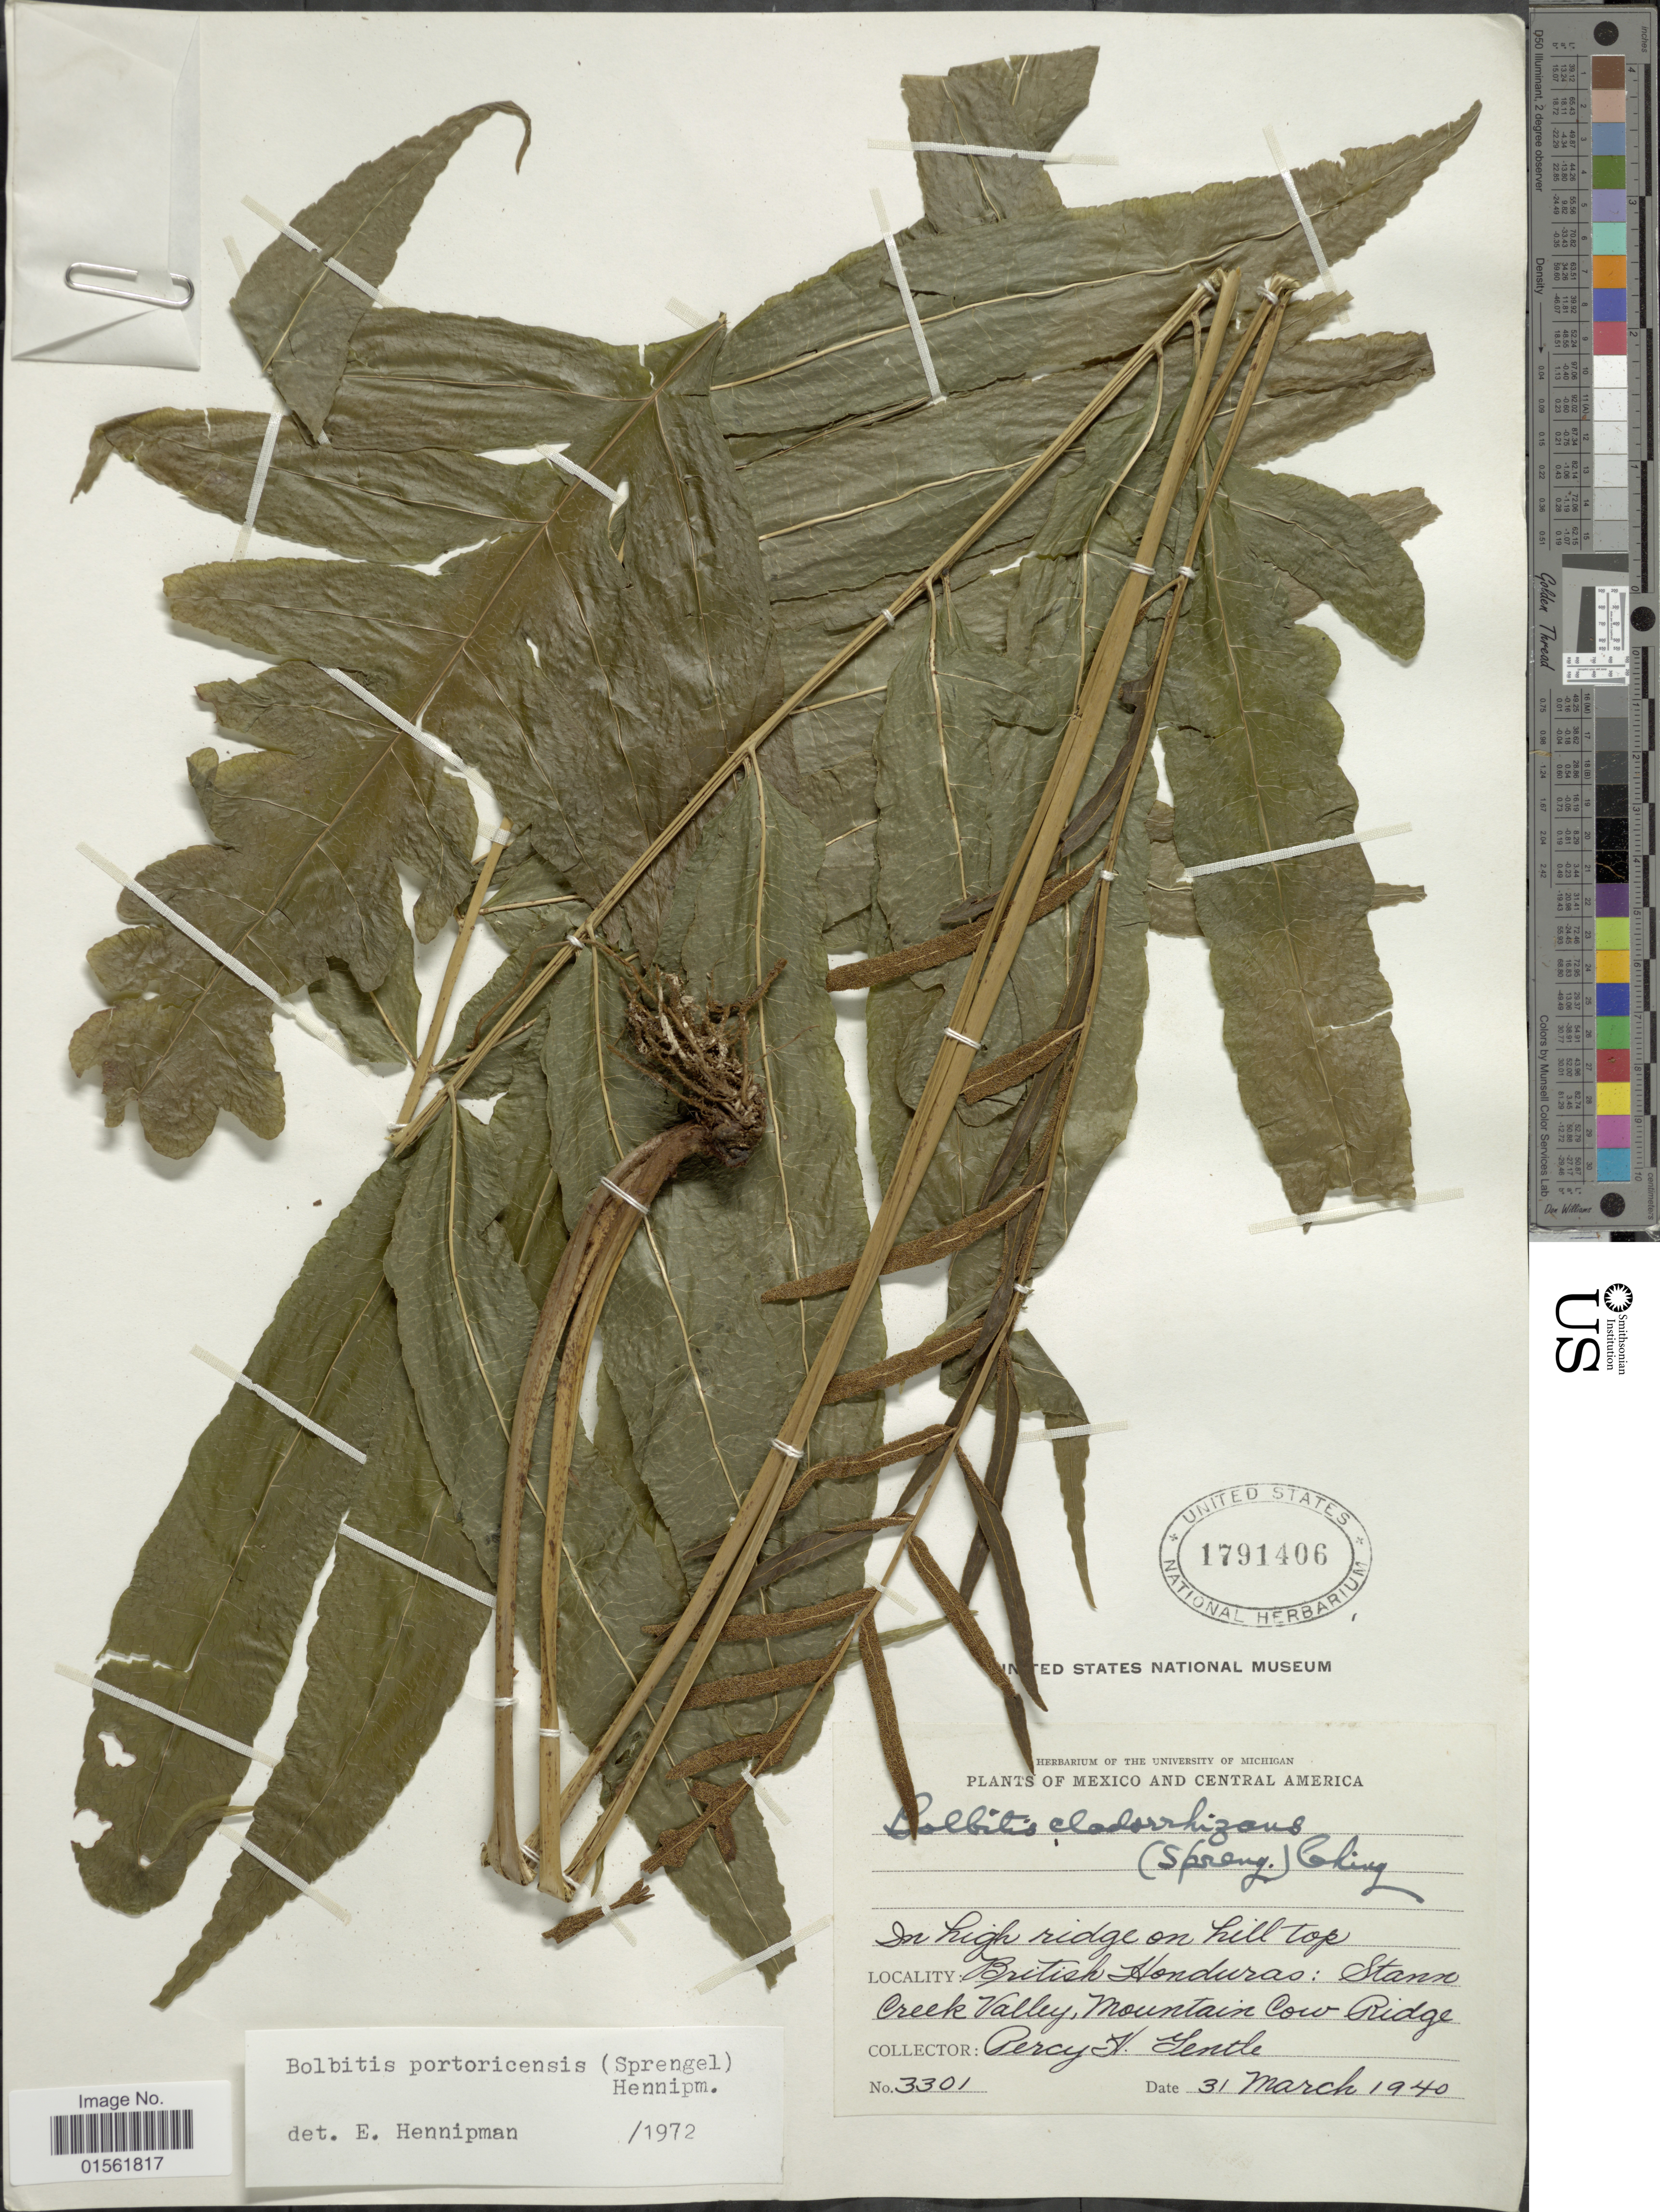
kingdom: Plantae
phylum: Tracheophyta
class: Polypodiopsida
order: Polypodiales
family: Dryopteridaceae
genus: Bolbitis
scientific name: Bolbitis portoricensis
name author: (Spreng.) Hennipman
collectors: P. H. Gentle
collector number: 3301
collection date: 1940-03-31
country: Belize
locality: In high ridge on hill top. British Honduras: Stann Creek Valley, Mountain Cow Ridge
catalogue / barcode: US 1791406